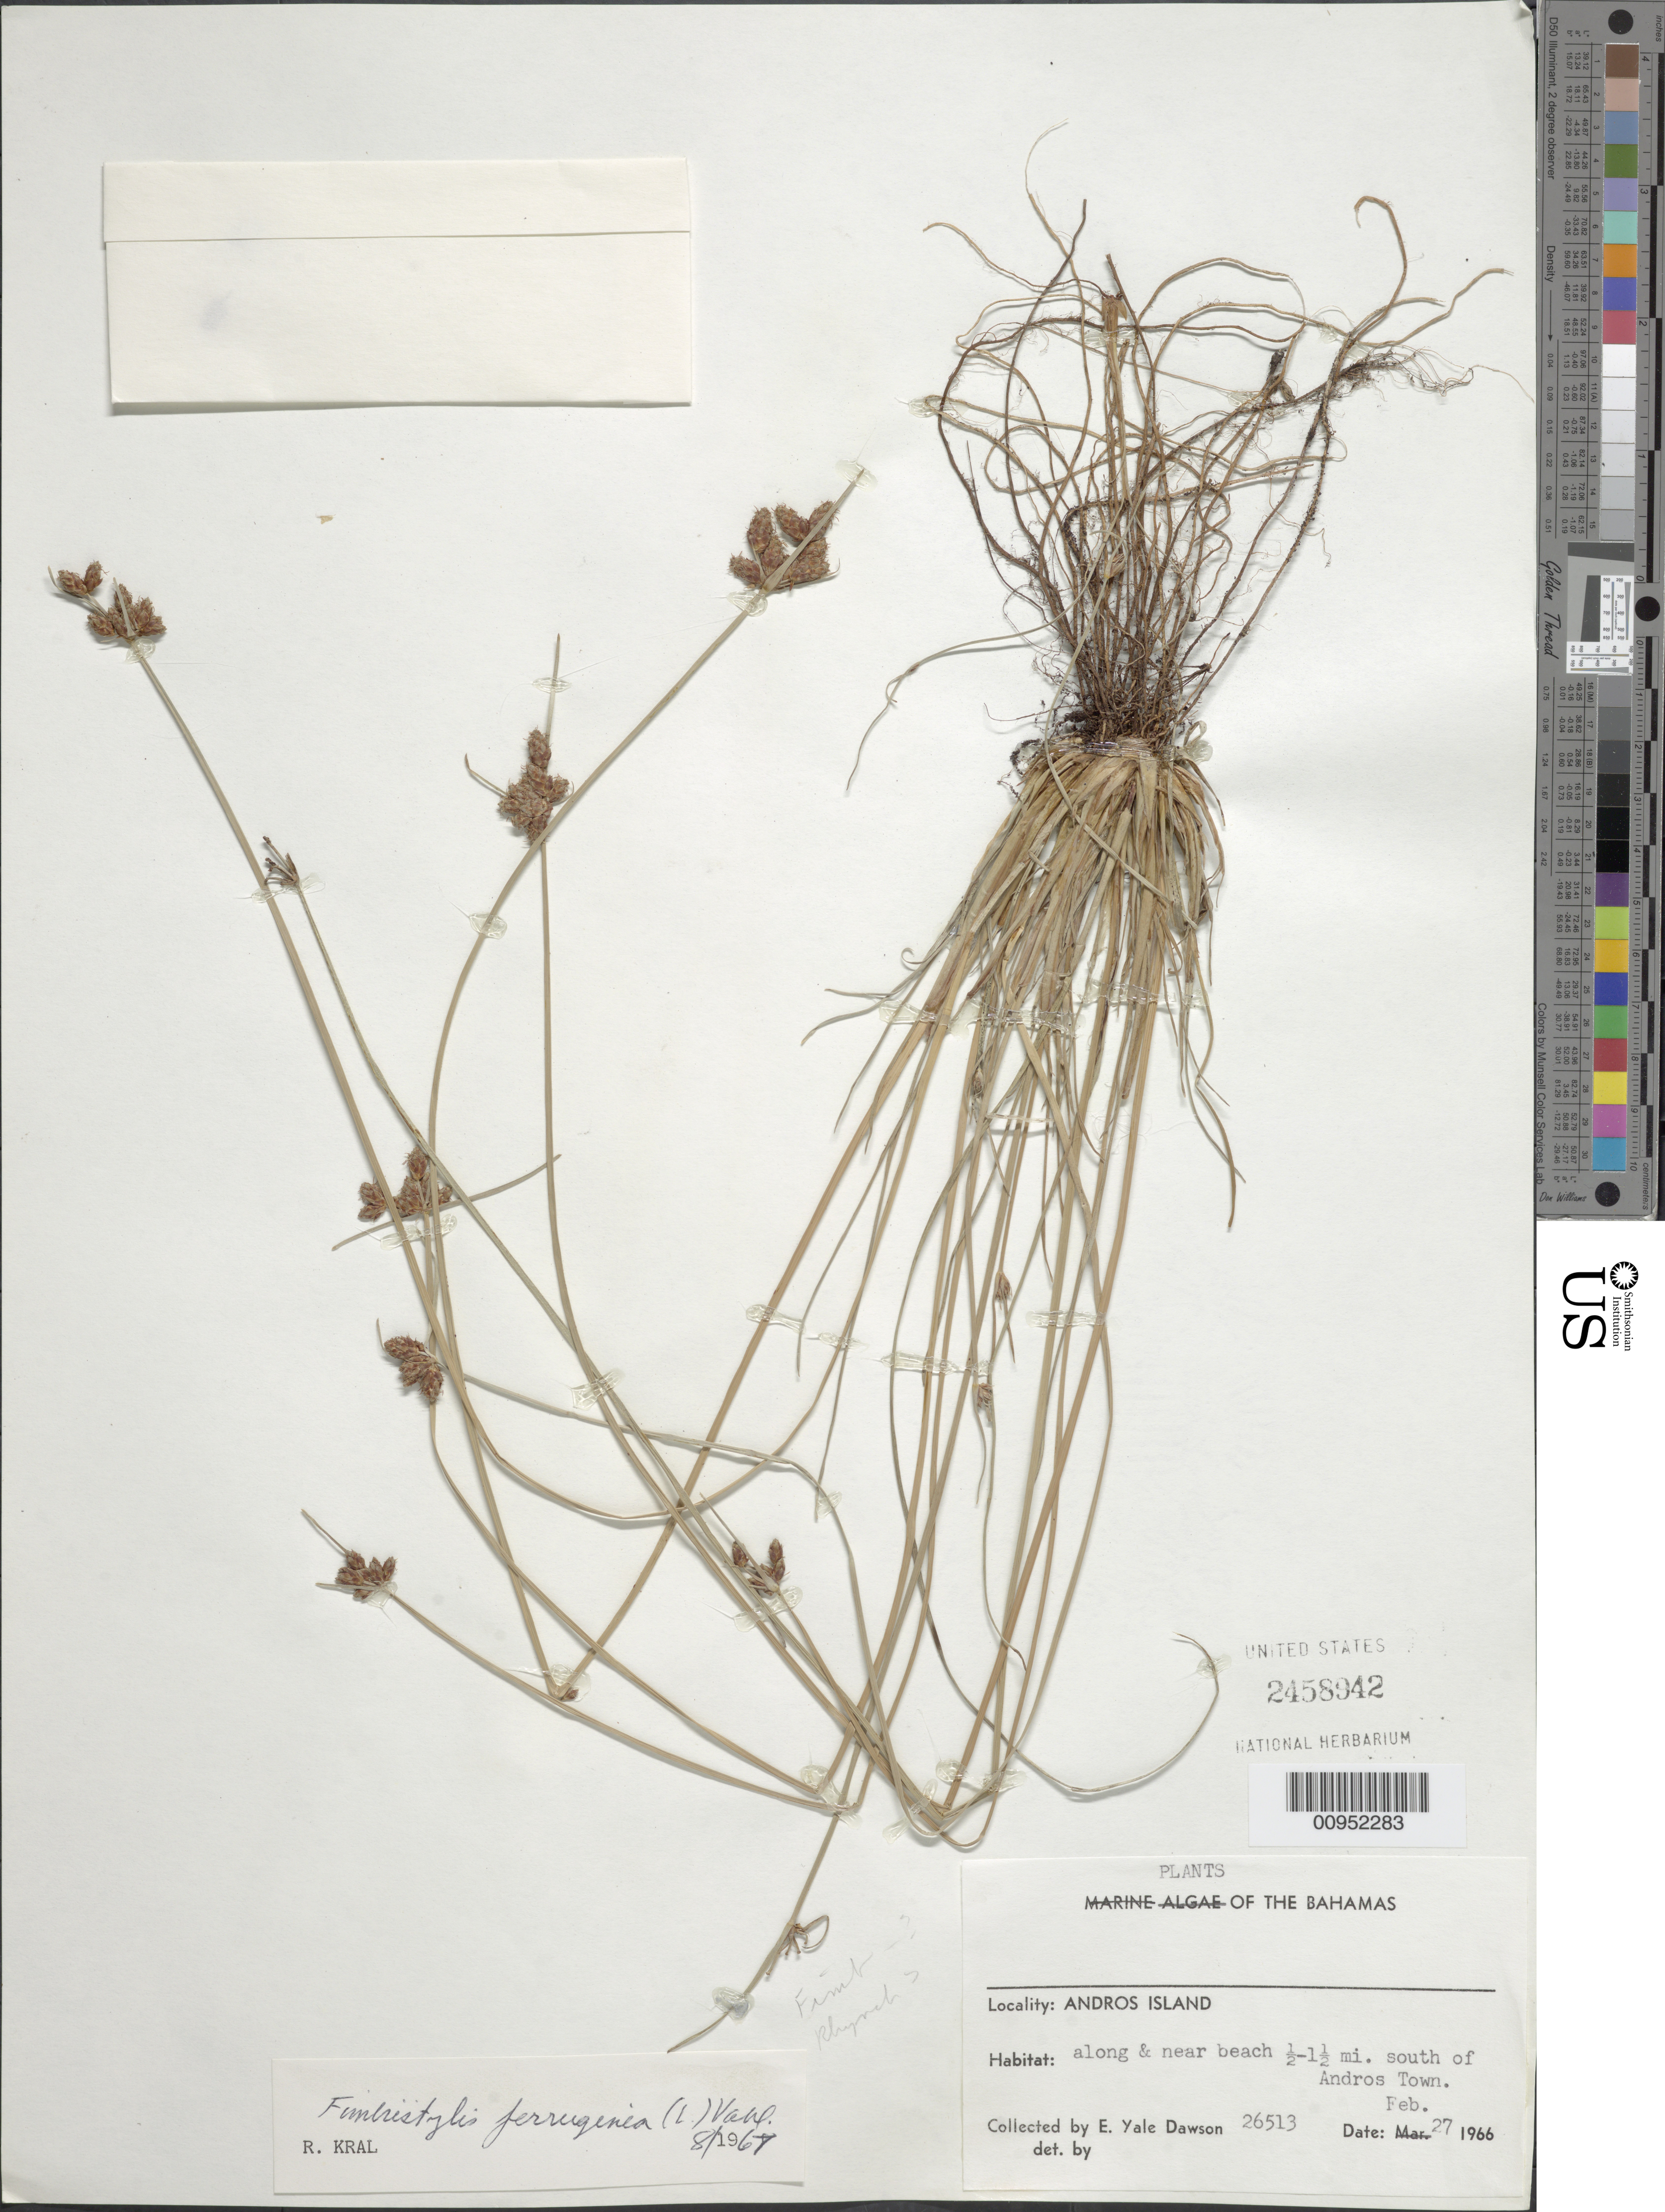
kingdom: Plantae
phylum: Tracheophyta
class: Liliopsida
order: Poales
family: Cyperaceae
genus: Fimbristylis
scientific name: Fimbristylis ferruginea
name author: (L.) Vahl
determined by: Kral, Robert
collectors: E. Y. Dawson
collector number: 26513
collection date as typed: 27 Feb 1966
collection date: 1966-02-27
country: Bahamas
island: Andros Island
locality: Beach 1/2 - 1 1/2 miles S of Andros Town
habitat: Along and near beach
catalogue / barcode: US 2458942